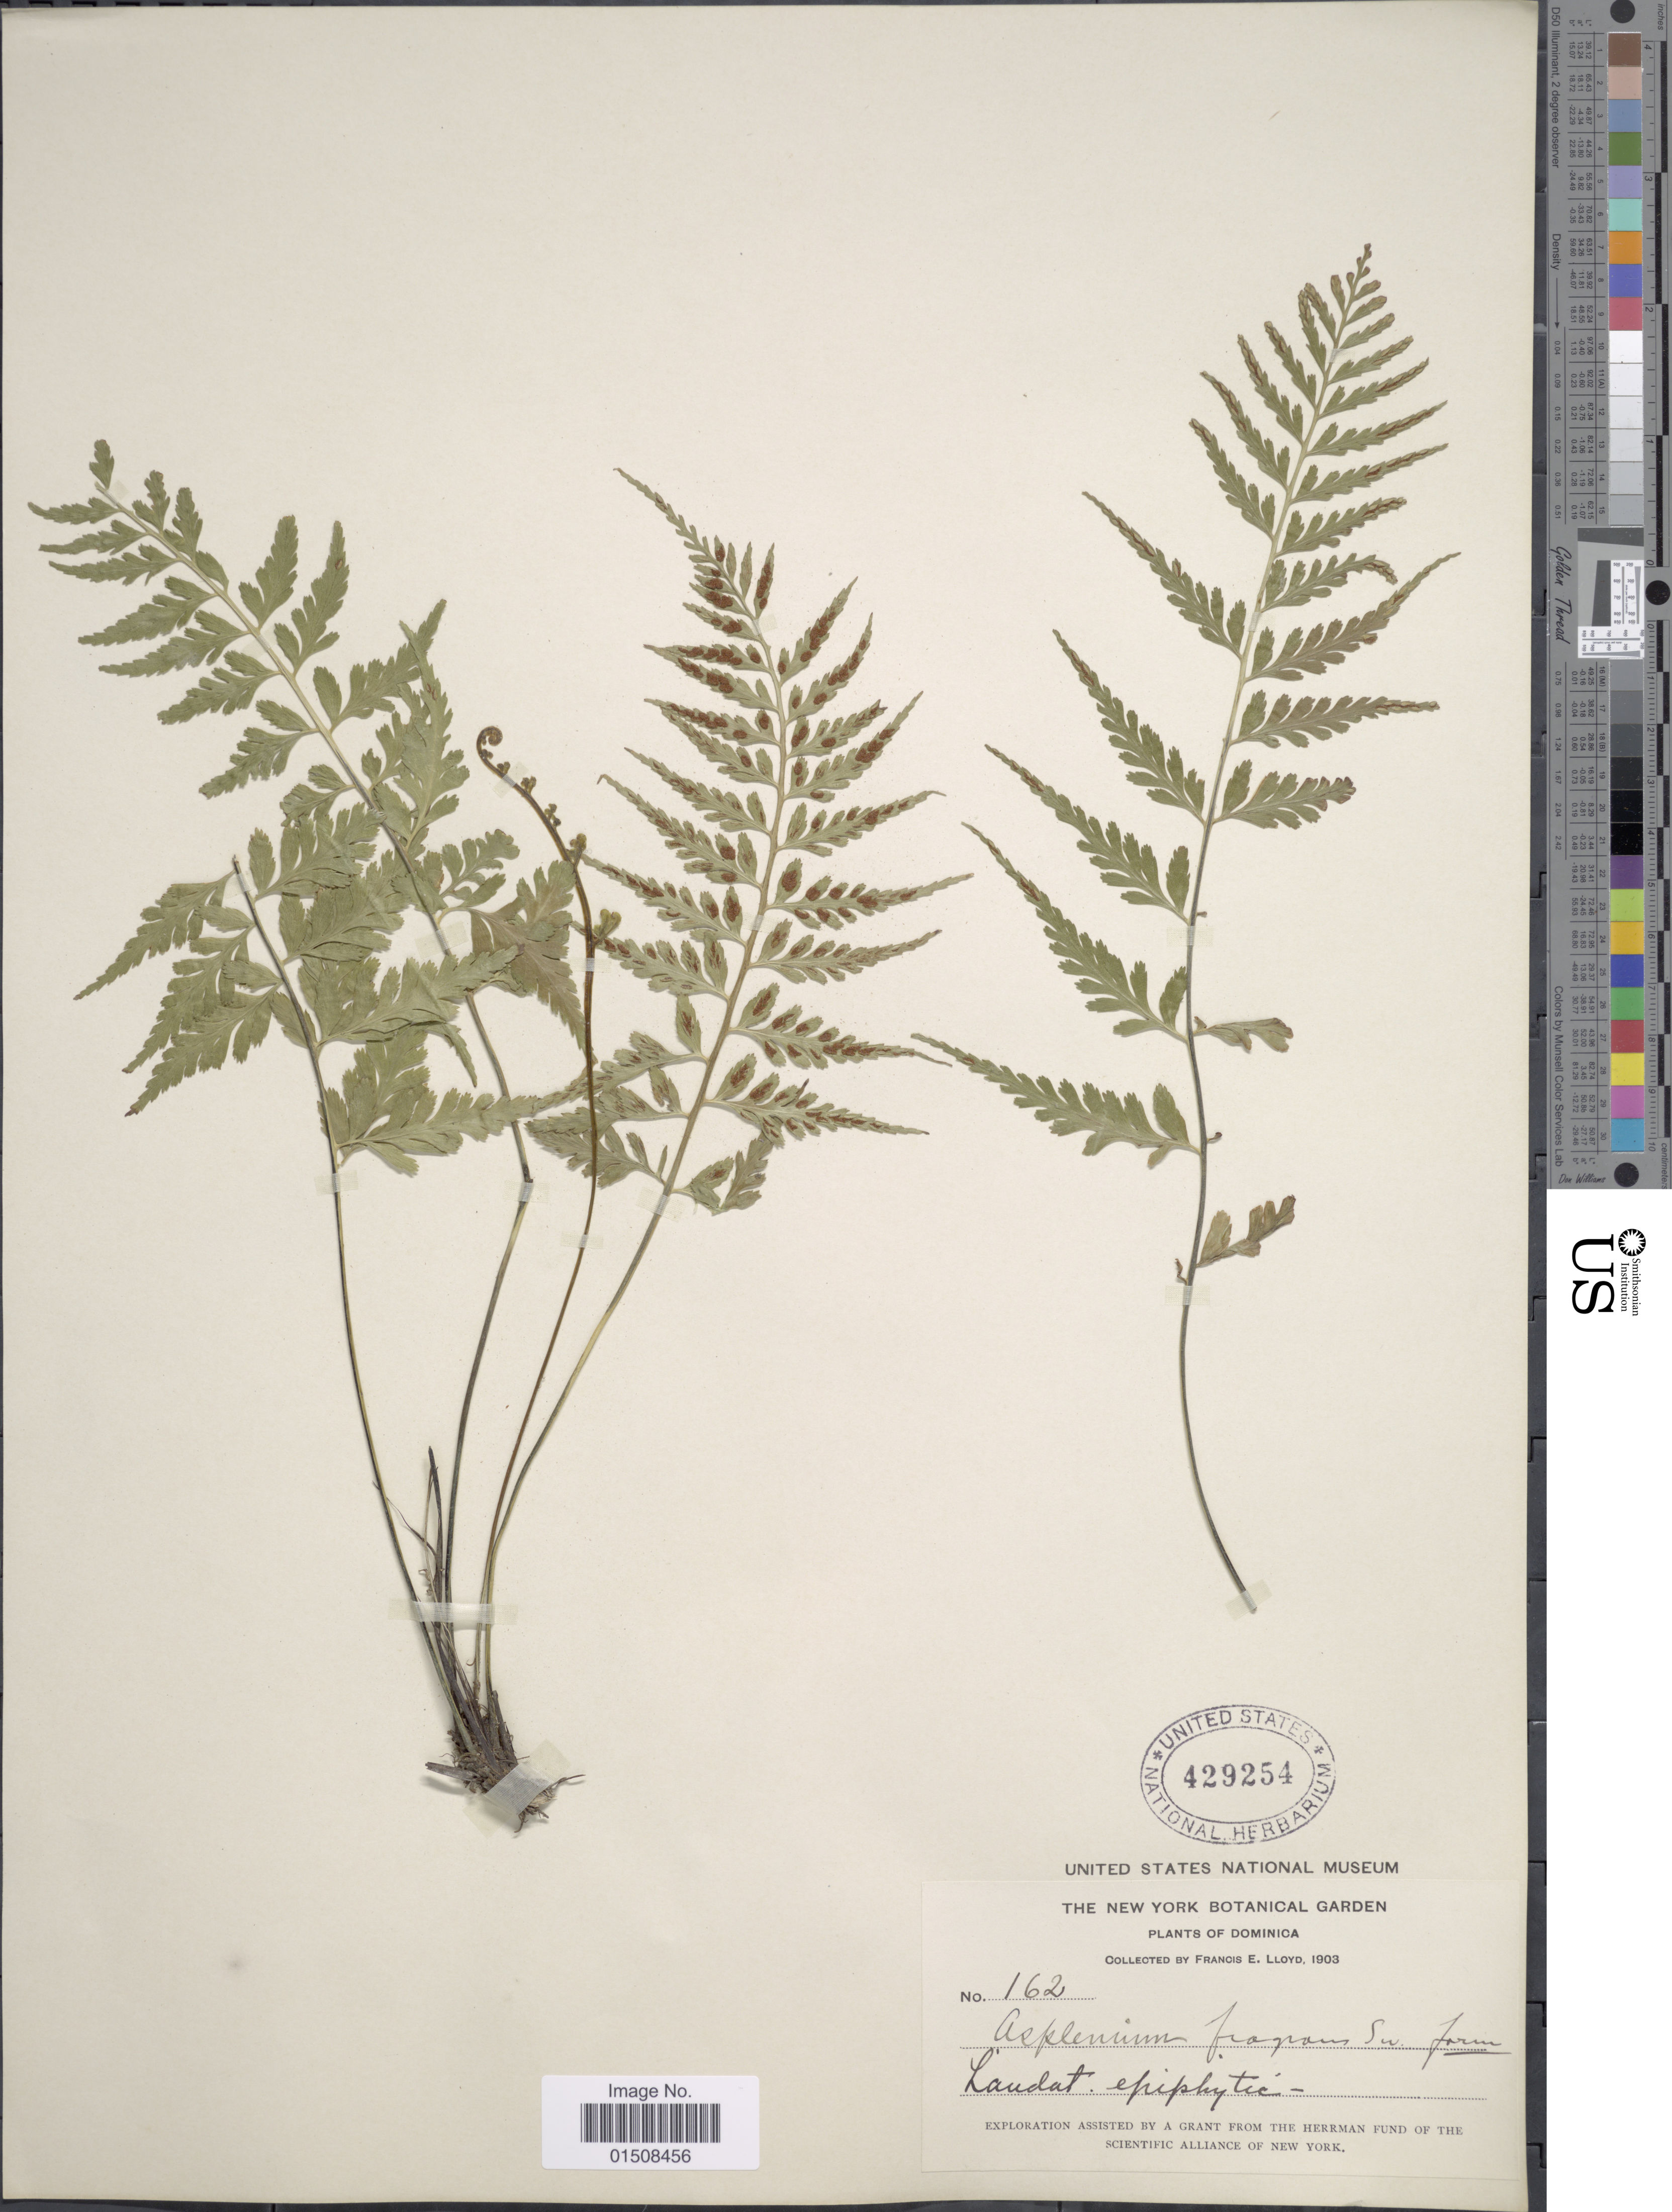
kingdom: Plantae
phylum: Tracheophyta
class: Polypodiopsida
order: Polypodiales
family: Aspleniaceae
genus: Asplenium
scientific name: Asplenium auritum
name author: Sw.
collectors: Lloyd, C. E.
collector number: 162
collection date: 1903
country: Dominica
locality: Laudat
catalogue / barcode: US 429254